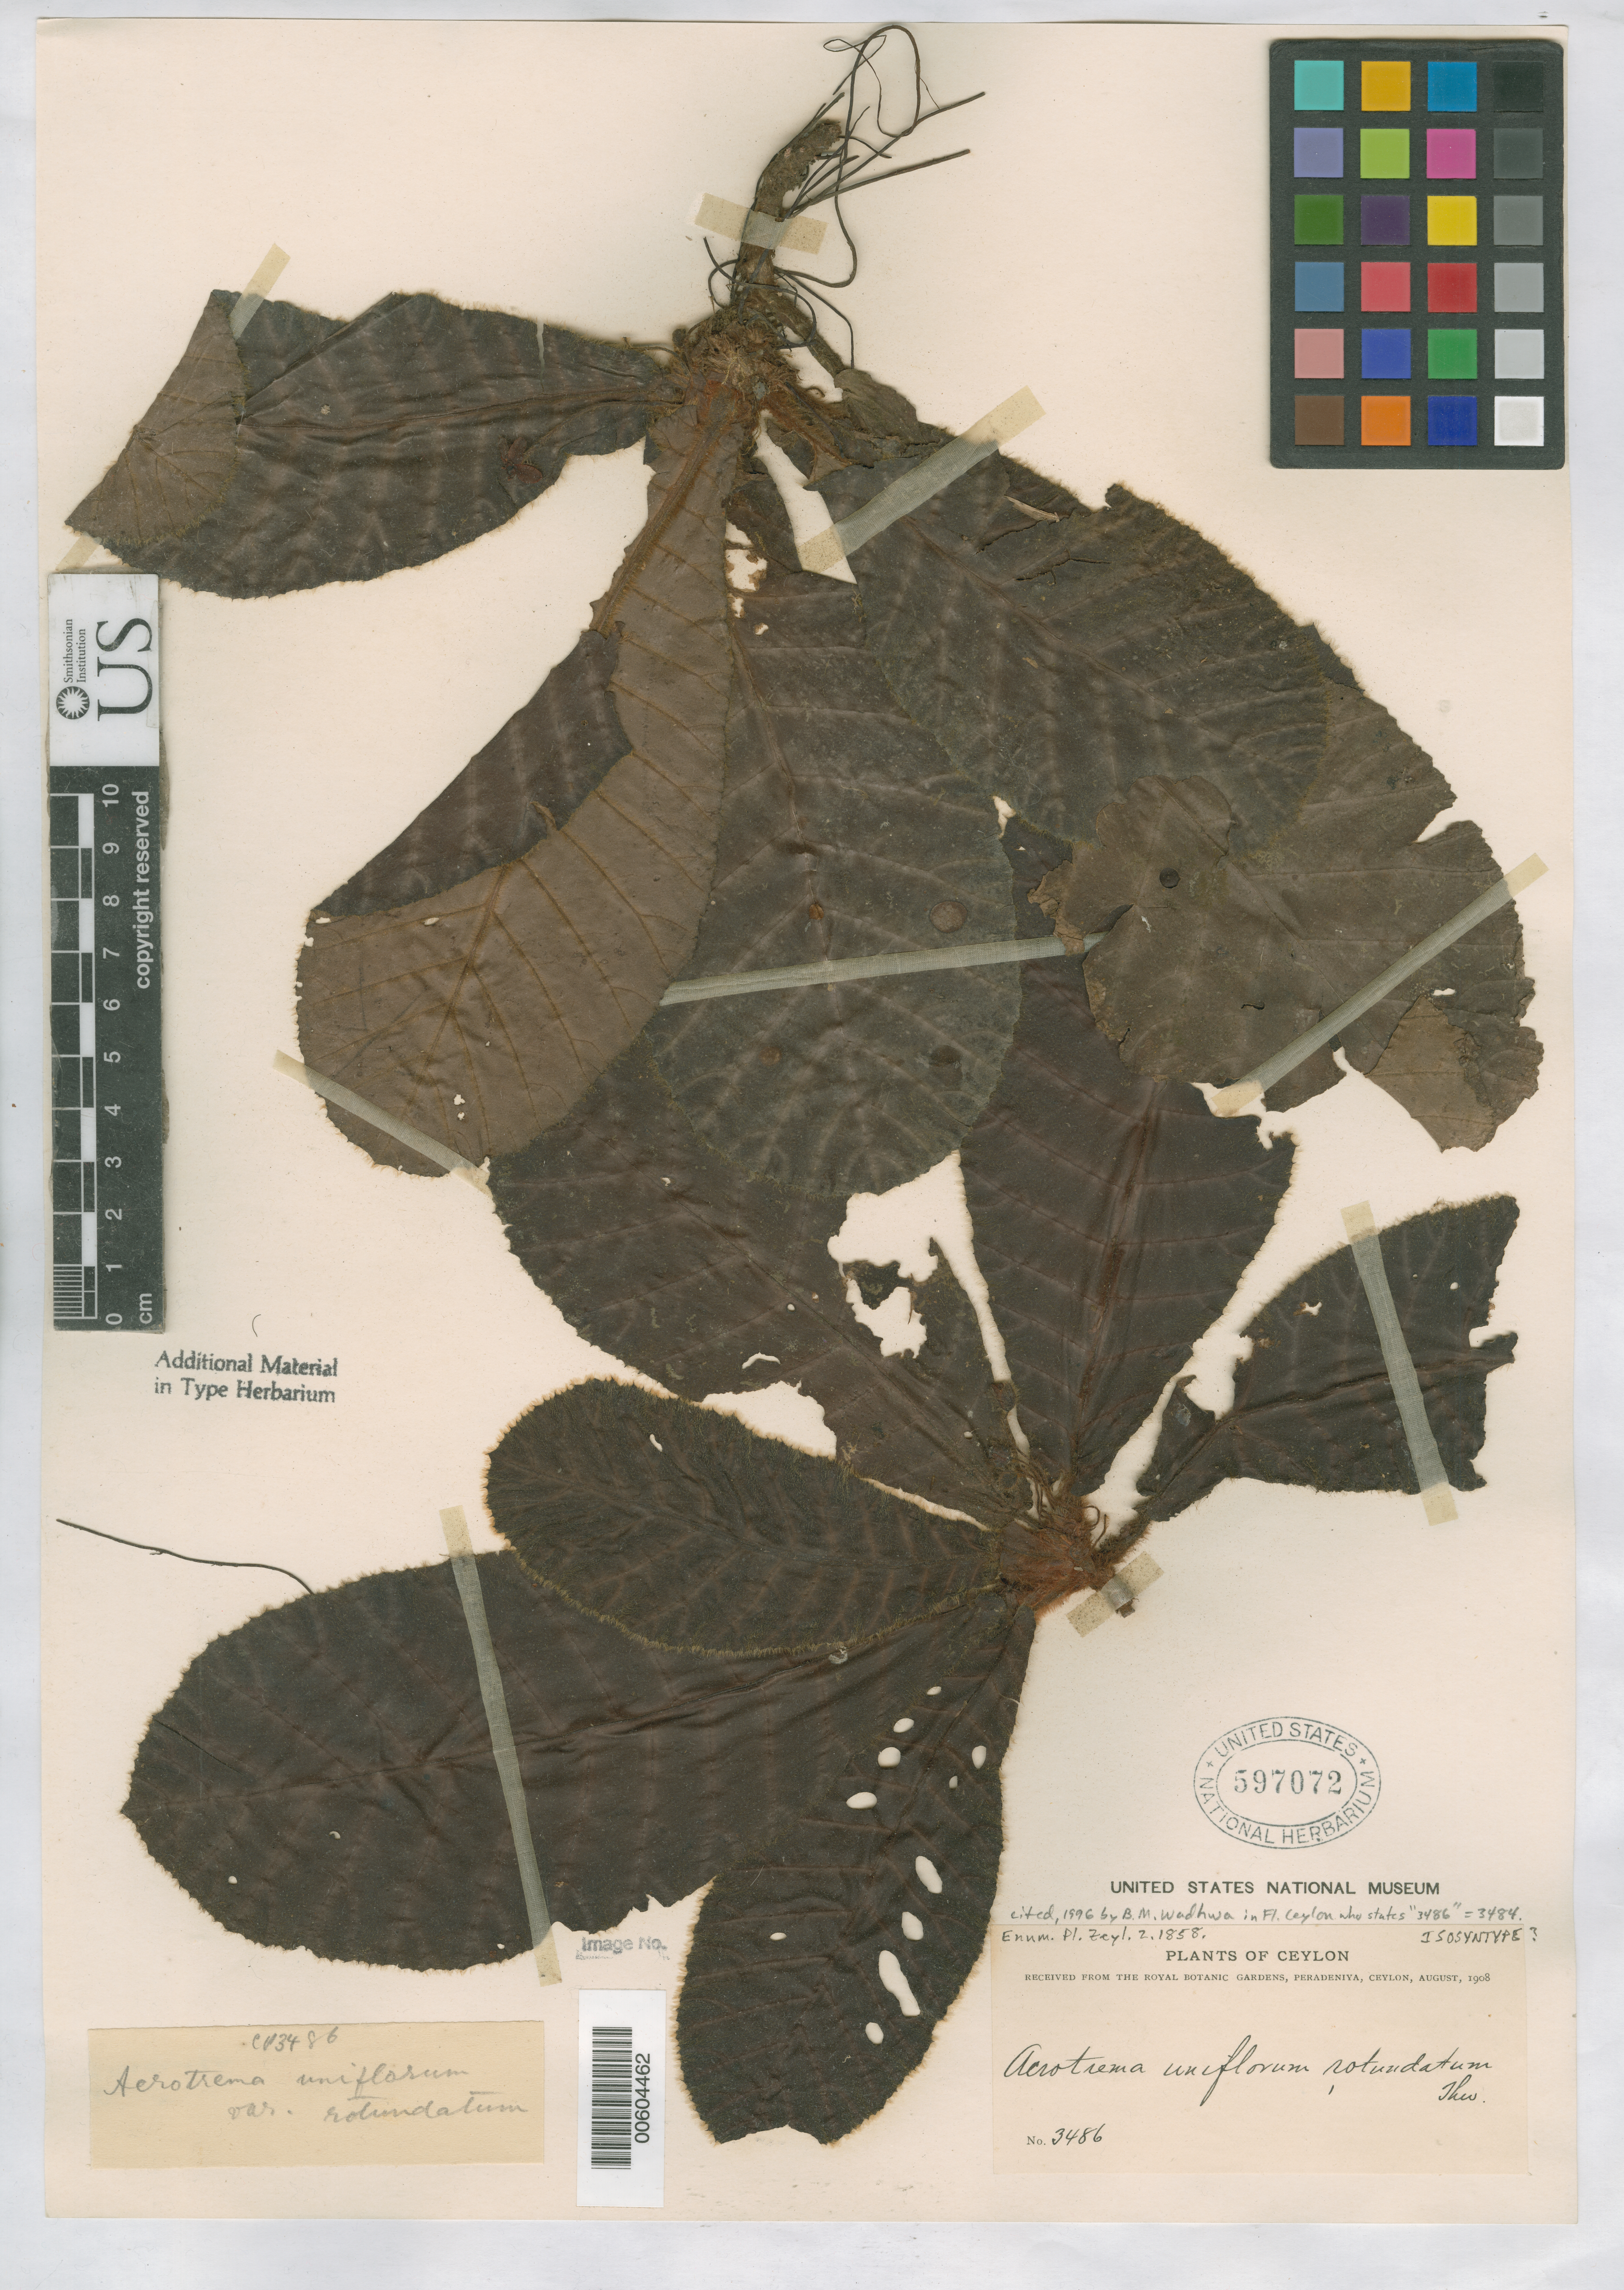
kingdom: Plantae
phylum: Tracheophyta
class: Magnoliopsida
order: Dilleniales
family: Dilleniaceae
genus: Acrotrema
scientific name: Acrotrema uniflorum var. rotundatum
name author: Thwaites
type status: Isosyntype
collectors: G. H. K. Thwaites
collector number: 3486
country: Sri Lanka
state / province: Ceylon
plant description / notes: Possible isosyntype; cited by B.M. Wadhwa in Fl. Ceylon, 1996 as "3486" = 3484.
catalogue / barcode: US 597072